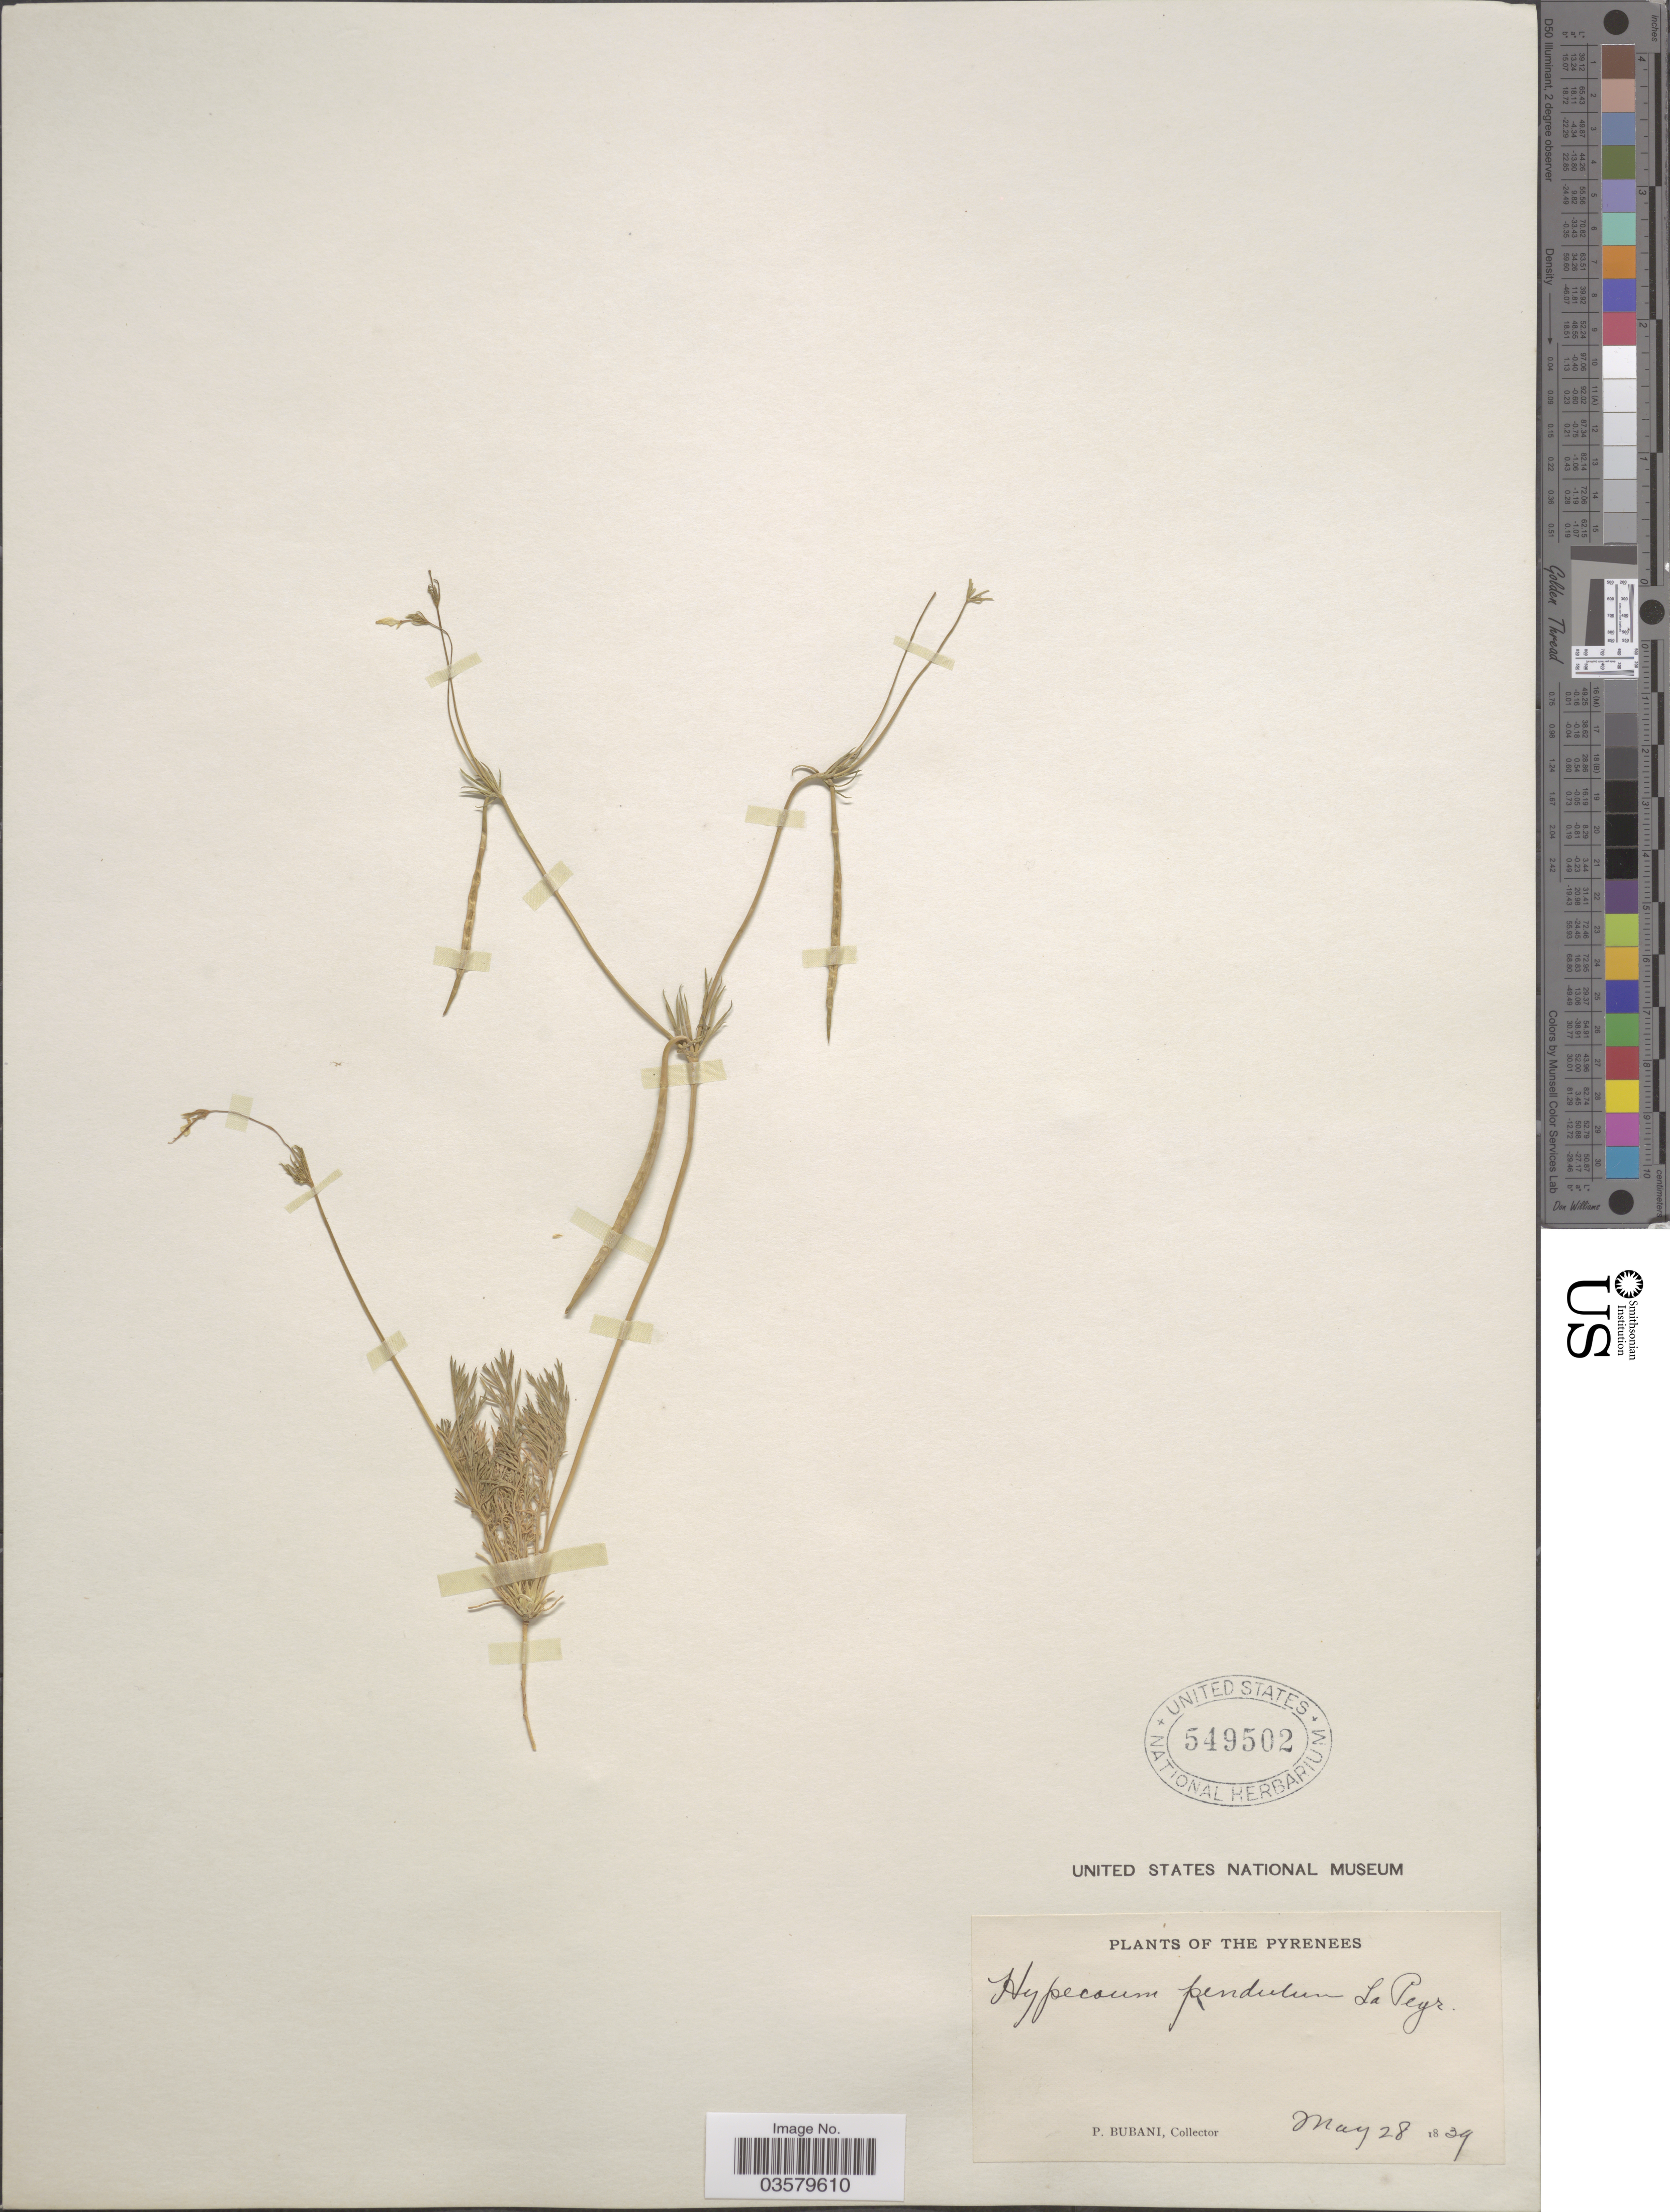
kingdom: Plantae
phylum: Tracheophyta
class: Magnoliopsida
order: Ranunculales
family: Papaveraceae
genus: Hypecoum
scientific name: Hypecoum pendulum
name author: L.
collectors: P. Bubani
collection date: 1839-05-28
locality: The Pyrenees.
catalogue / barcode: US 549502